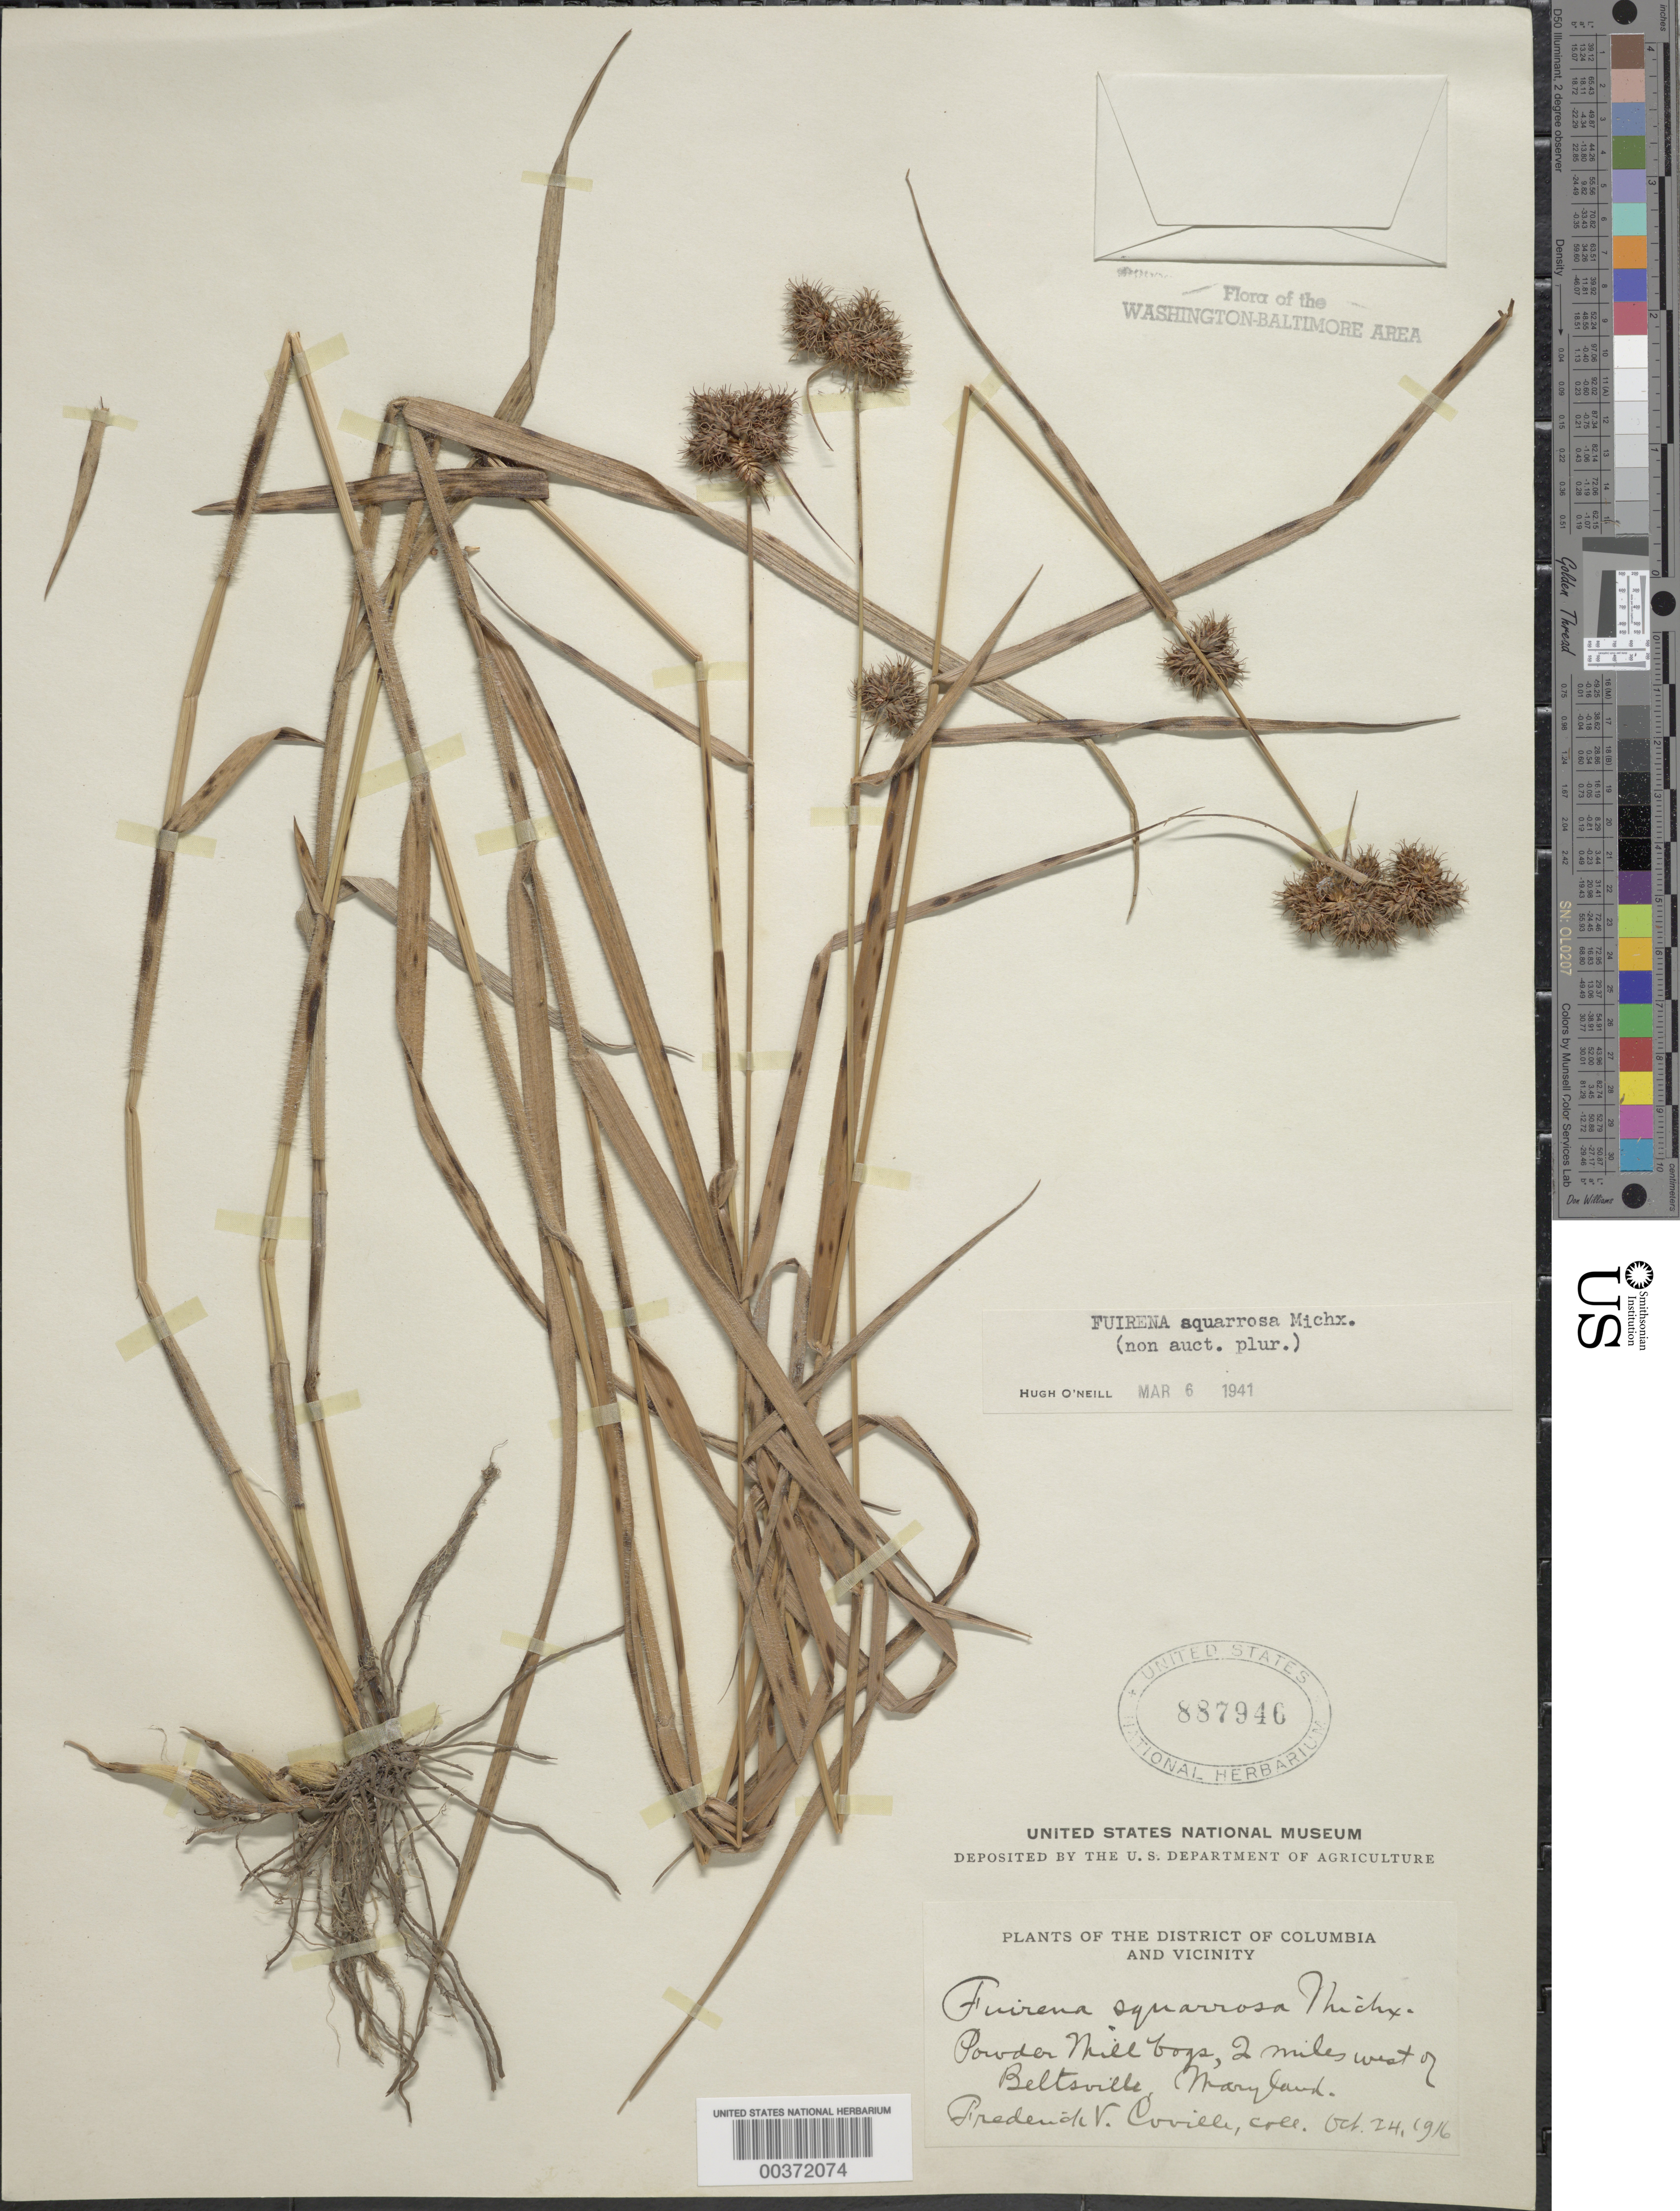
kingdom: Plantae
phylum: Tracheophyta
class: Liliopsida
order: Poales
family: Cyperaceae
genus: Fuirena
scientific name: Fuirena squarrosa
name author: Michx.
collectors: F. V. Coville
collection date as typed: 24 Oct 1916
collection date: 1916-10-24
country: United States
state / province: Maryland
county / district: Prince George's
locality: Powder Mill Bogs, west of Beltsville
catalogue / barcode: US 887946